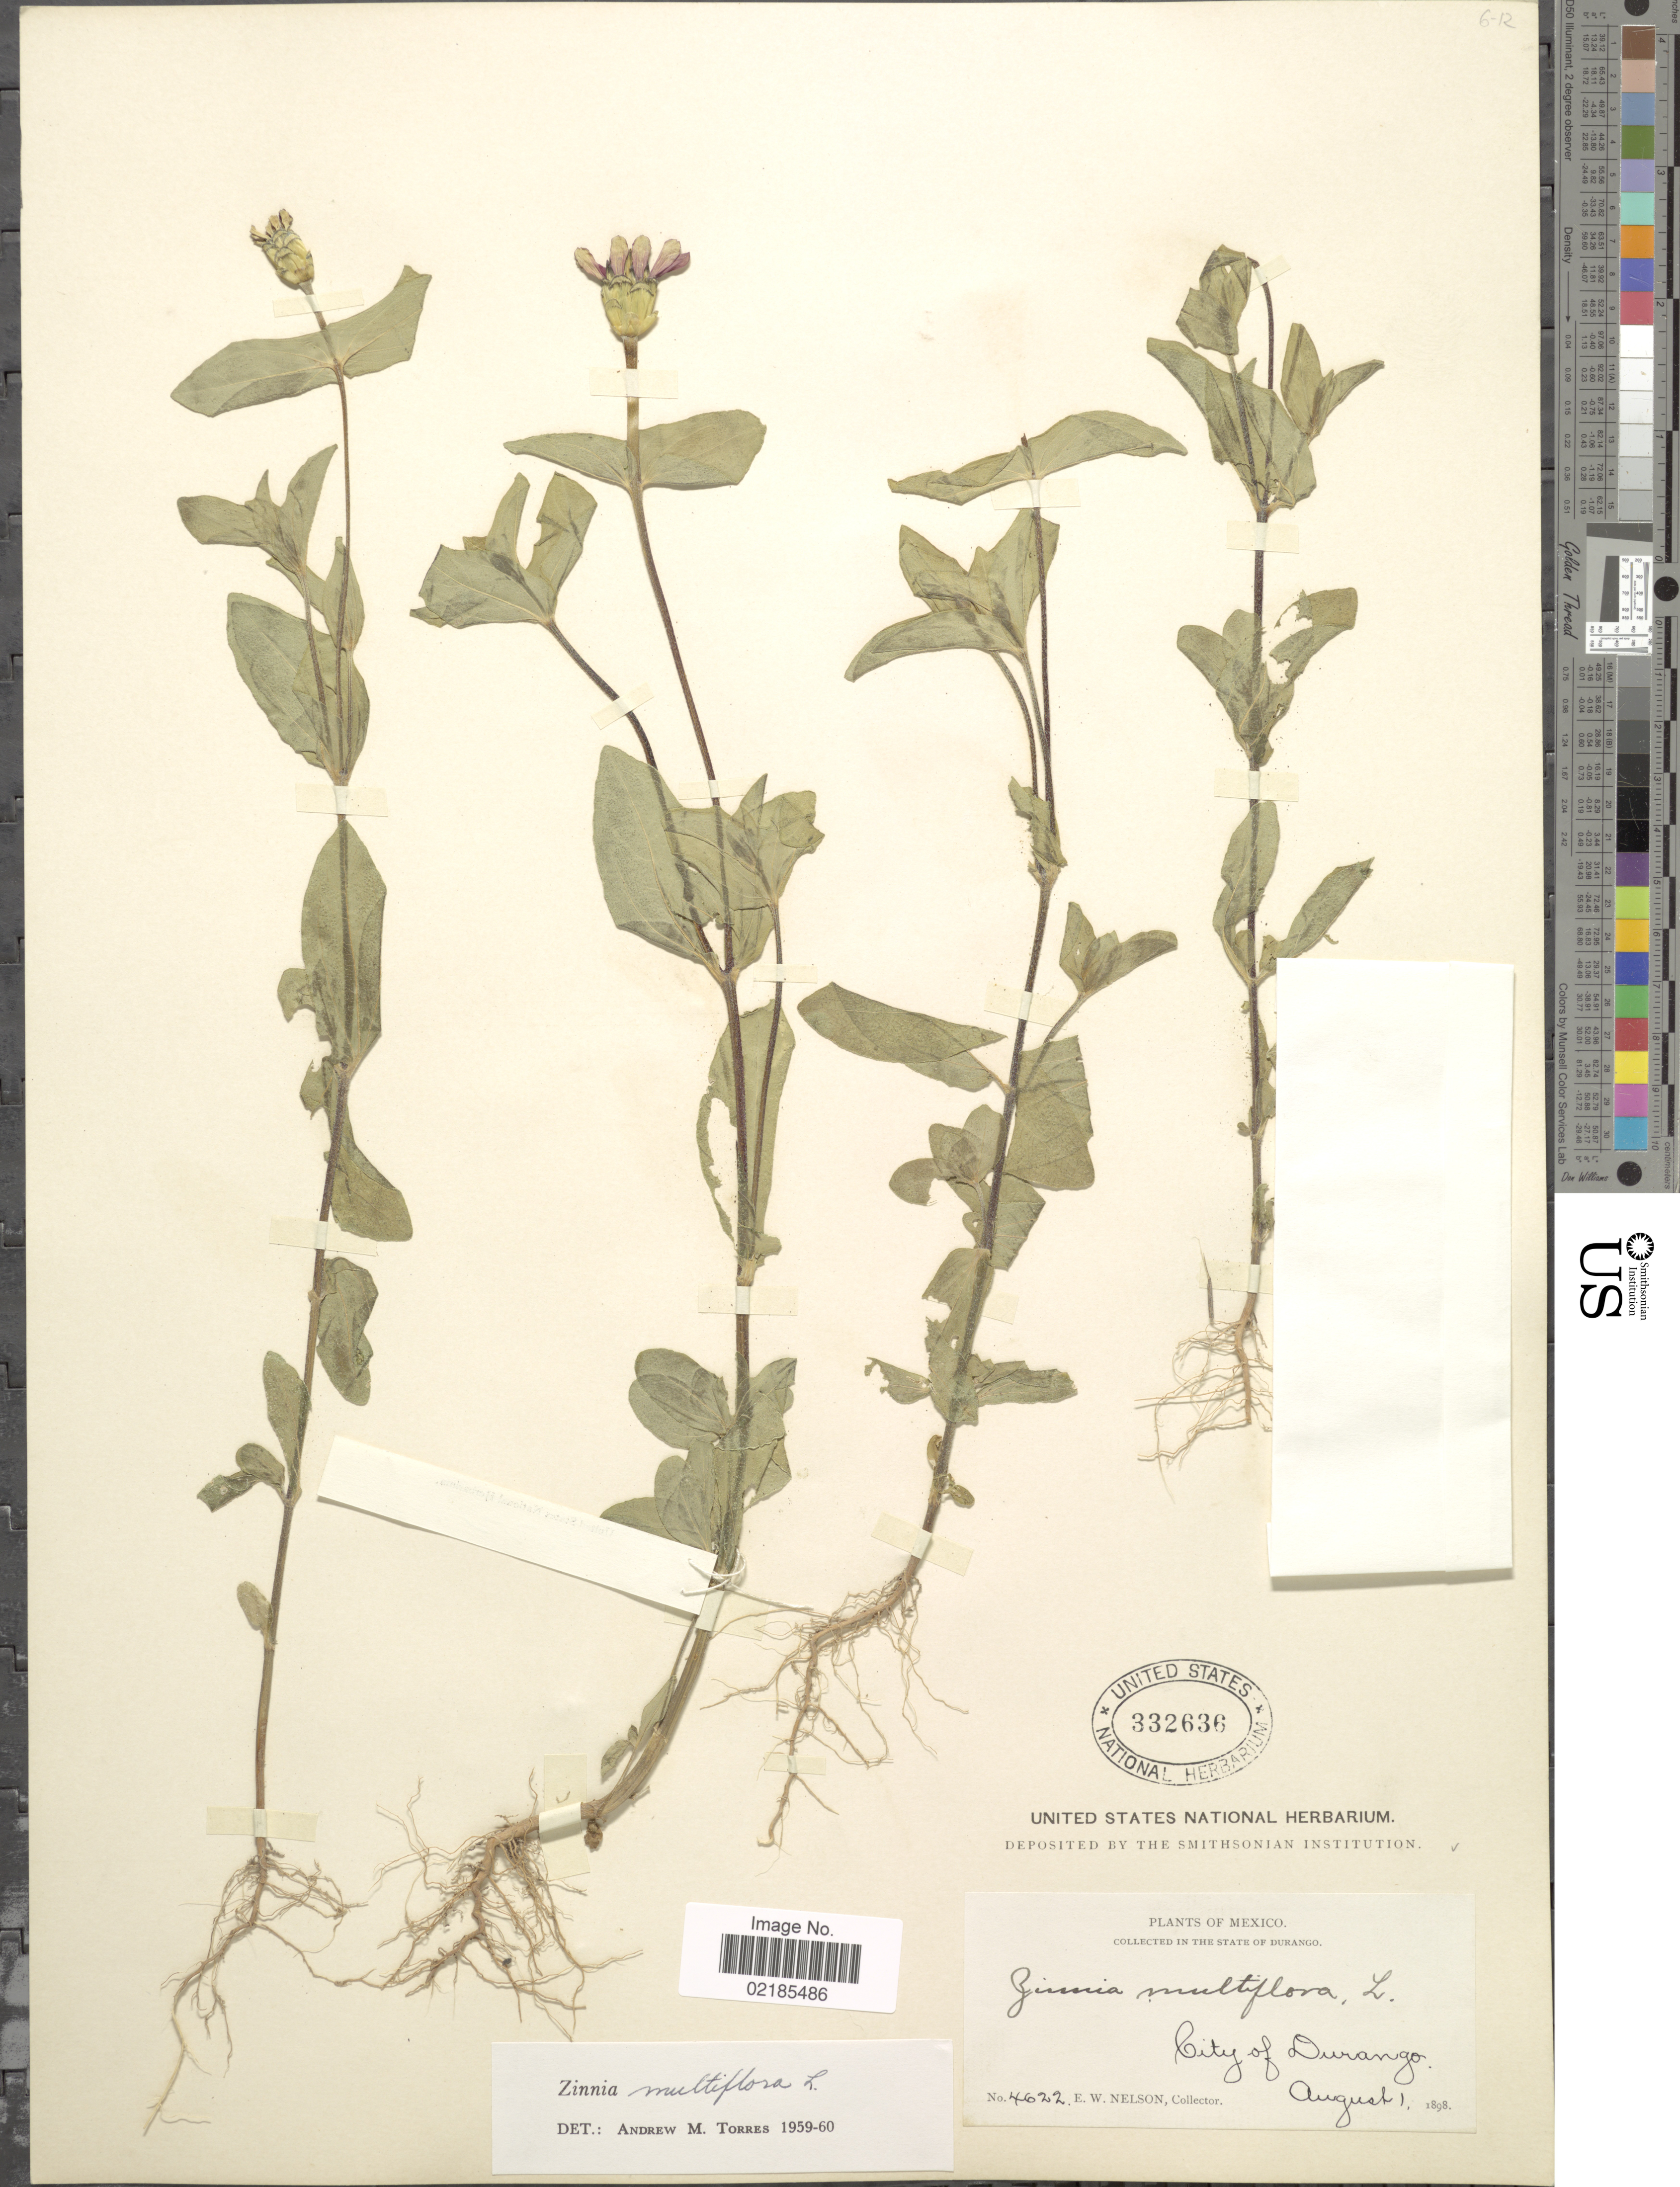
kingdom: Plantae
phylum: Tracheophyta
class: Magnoliopsida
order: Asterales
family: Asteraceae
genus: Zinnia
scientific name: Zinnia peruviana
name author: (L.) L.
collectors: E. W. Nelson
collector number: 4622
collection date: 1898-08-01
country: Mexico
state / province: Durango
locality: City of Durango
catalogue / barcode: US 332636